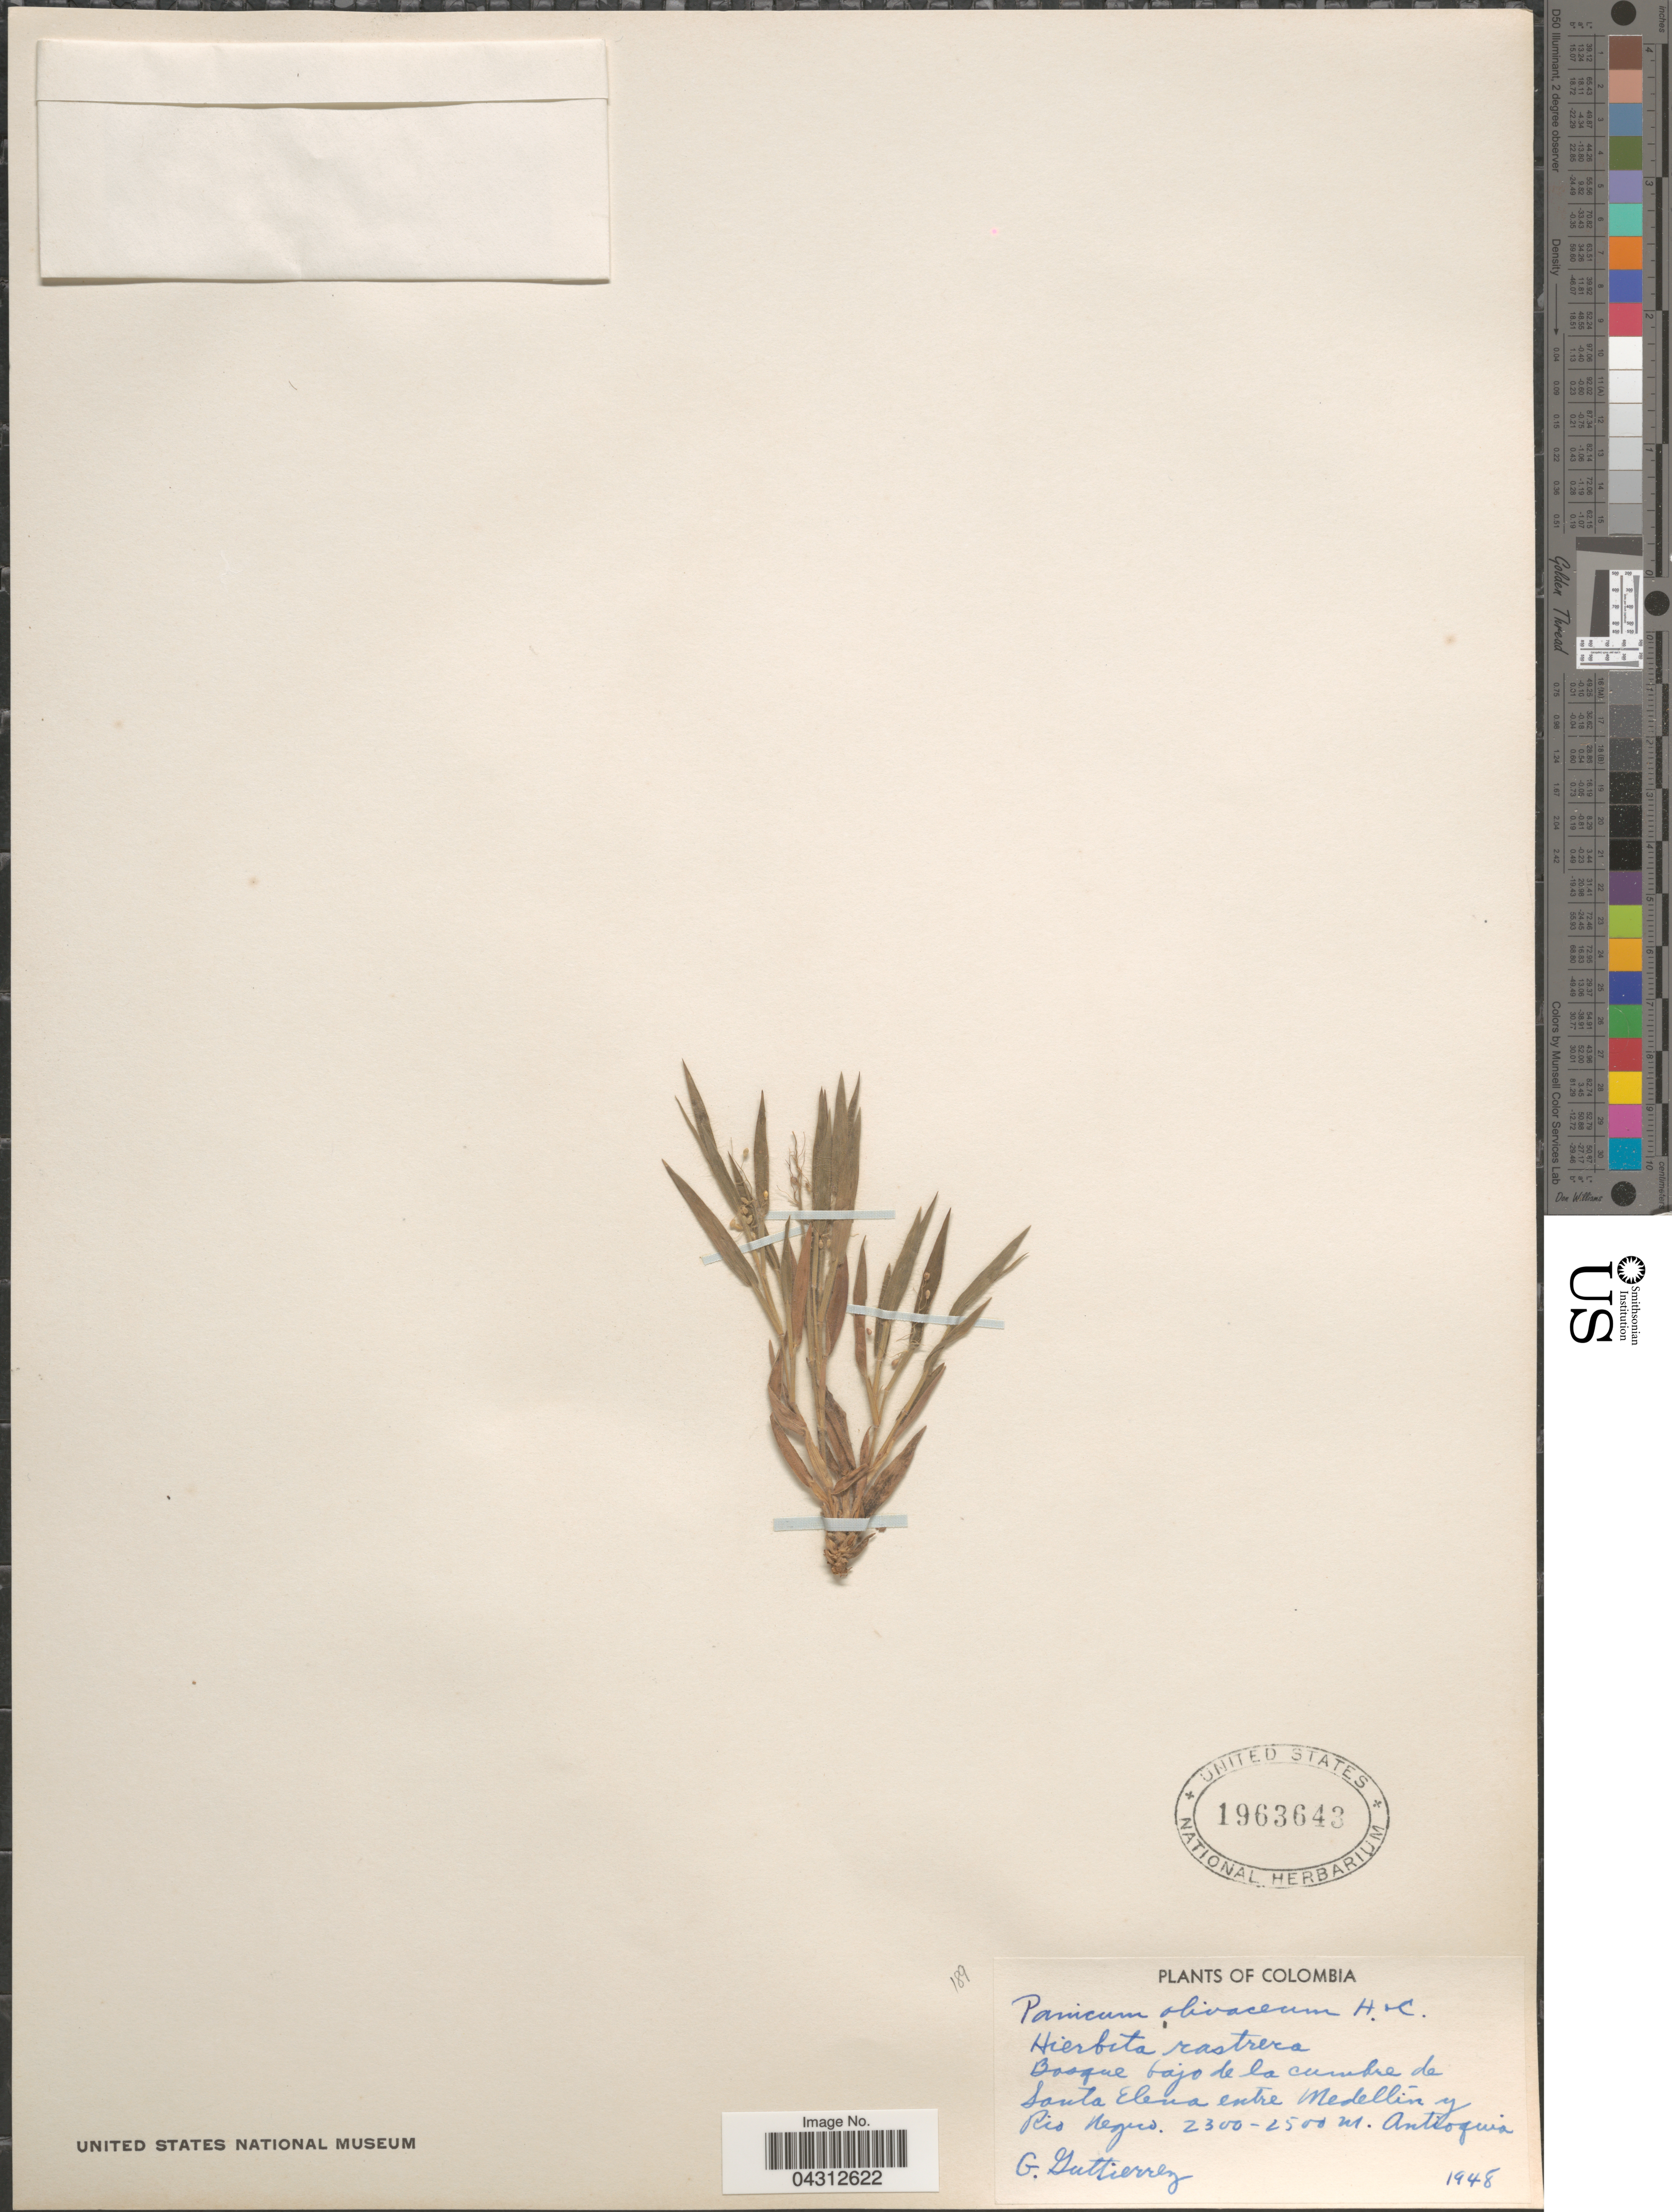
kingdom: Plantae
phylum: Tracheophyta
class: Liliopsida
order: Poales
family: Poaceae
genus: Dichanthelium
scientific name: Dichanthelium acuminatum var. acuminatum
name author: (Sw.) Gould & C.A. Clark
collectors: G. Gutierrez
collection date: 1948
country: Colombia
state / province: Antioquia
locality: Bosque bajo de la cumbre de Santa Elena entre Medellín y Rio Negro.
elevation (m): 2300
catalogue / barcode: US 1963643